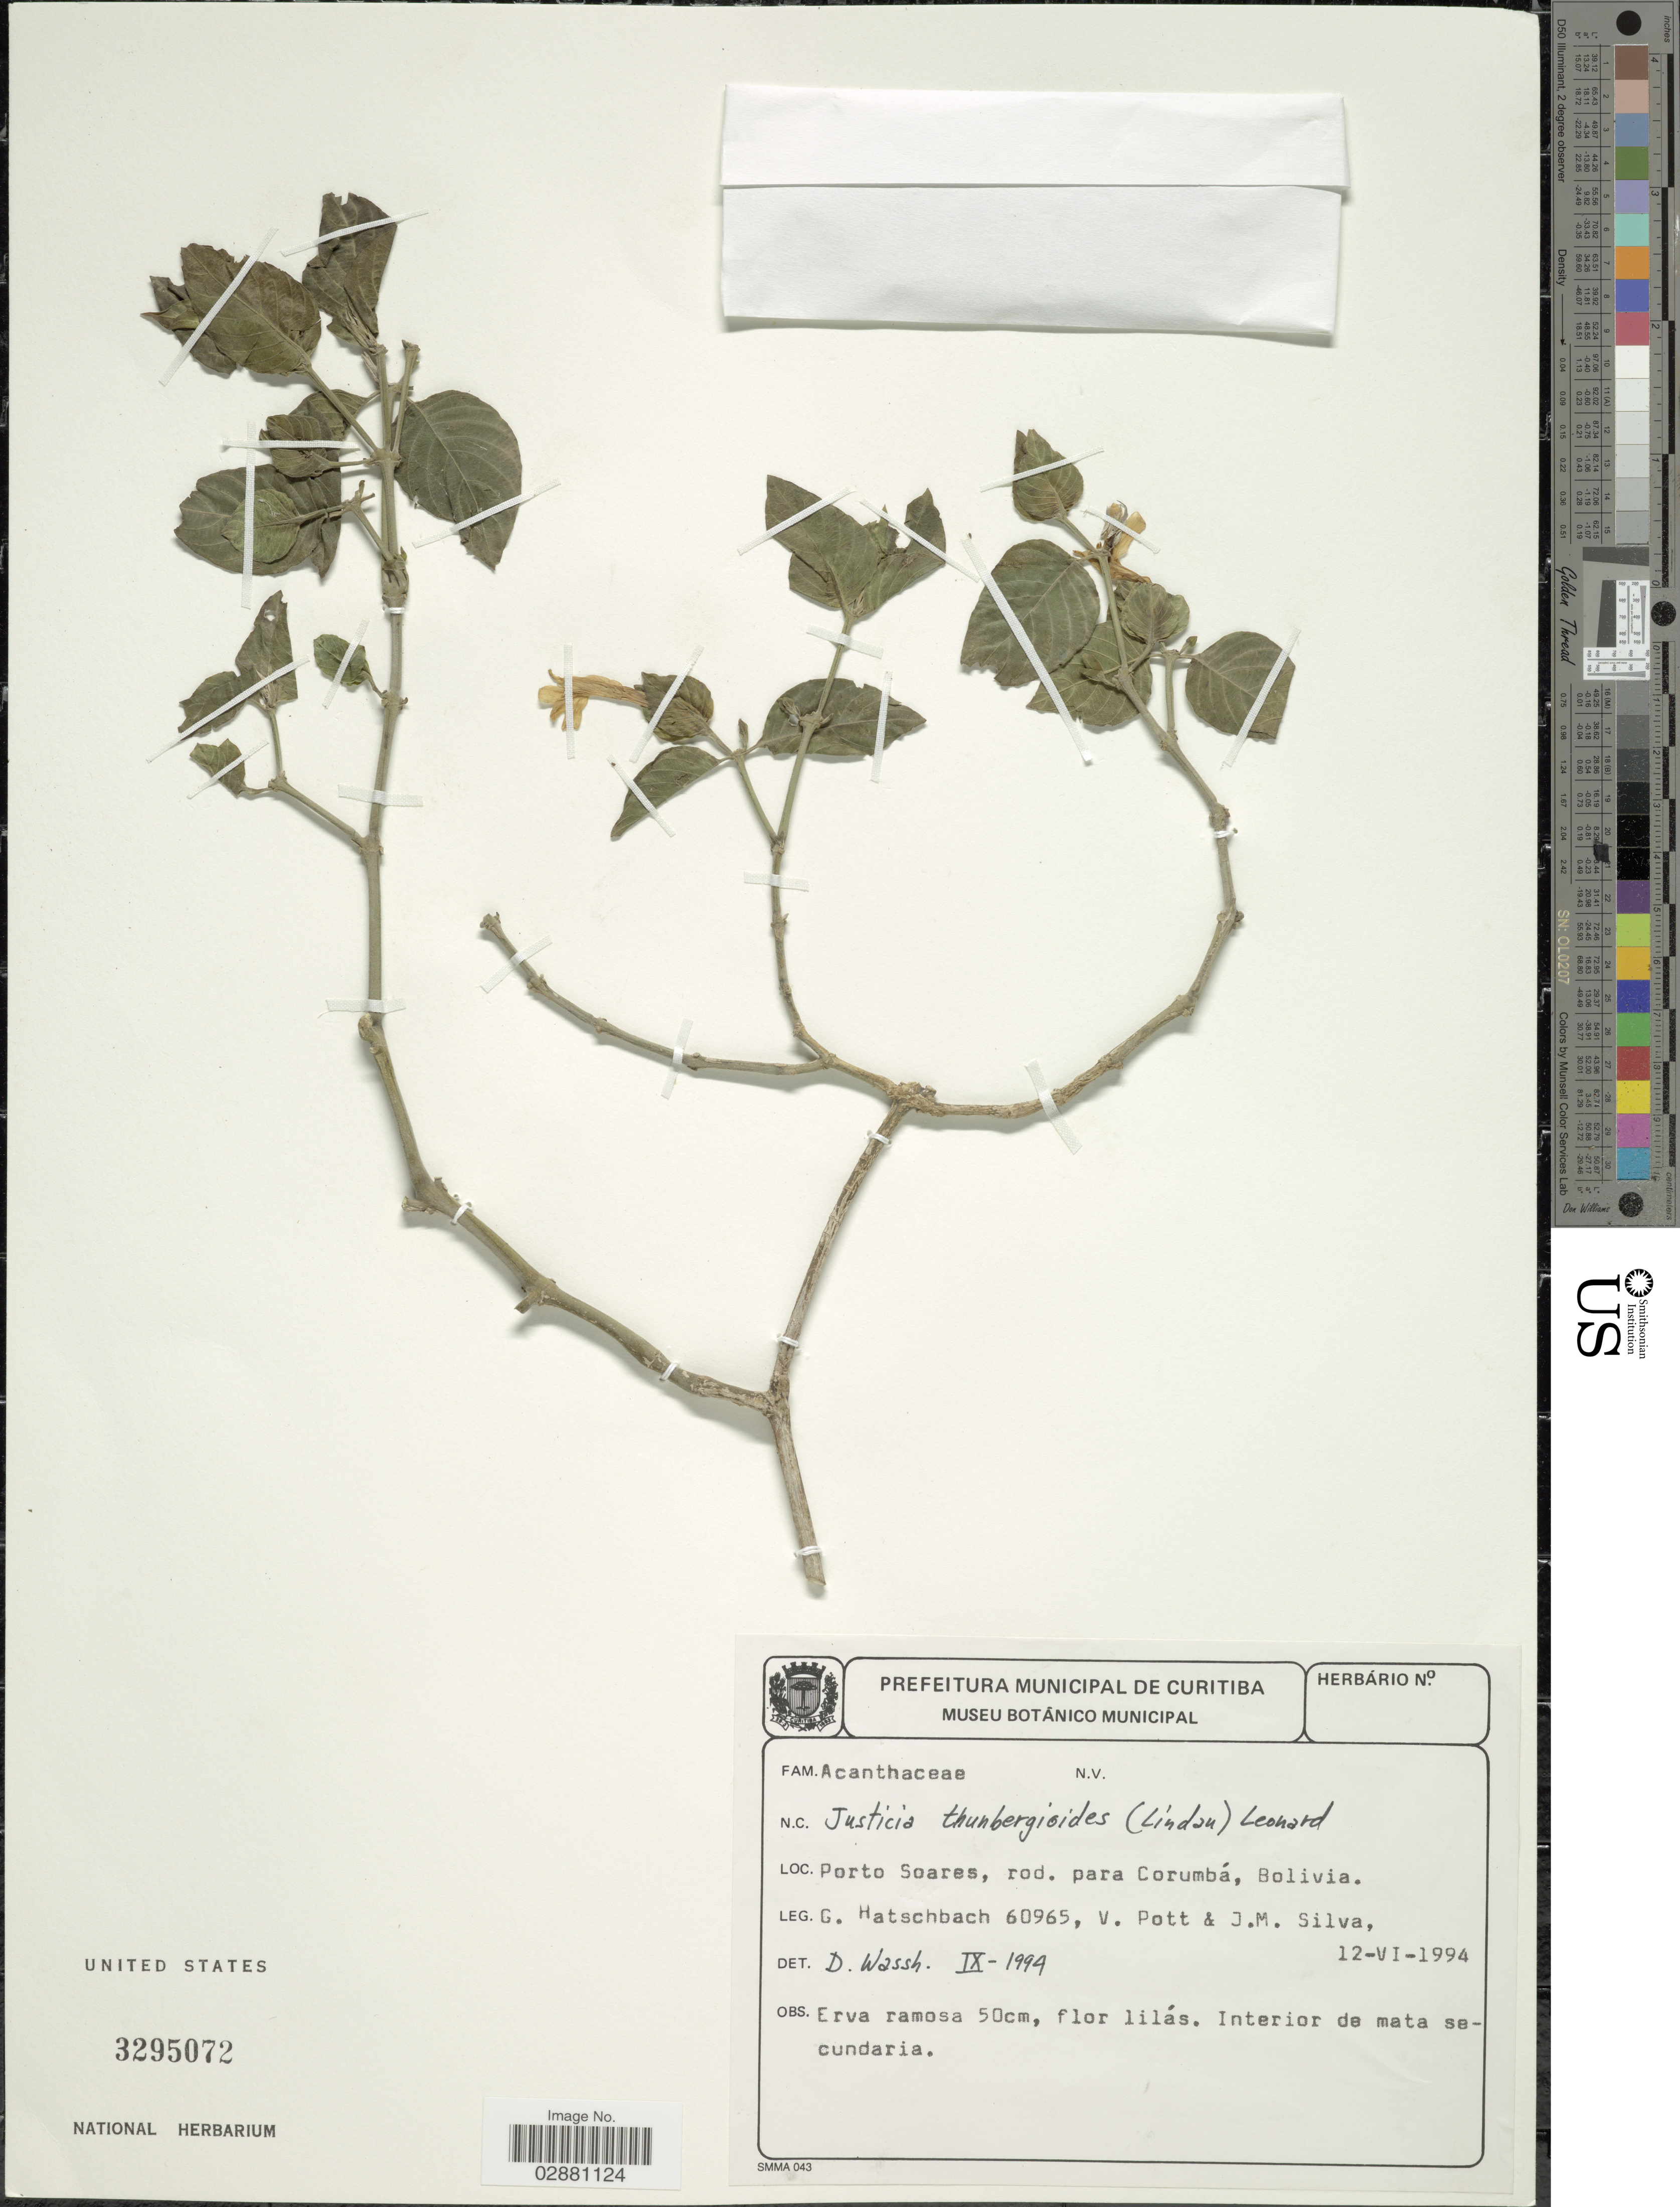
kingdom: Plantae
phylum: Tracheophyta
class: Magnoliopsida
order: Lamiales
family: Acanthaceae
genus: Justicia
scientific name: Justicia thunbergioides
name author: (Lindau) Leonard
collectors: G. Hatschbach, V. J. Pott & J. M. Silva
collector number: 60965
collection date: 1994-06-12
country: Bolivia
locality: Porto Soares, rod. para Corumbá.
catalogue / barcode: US 3295072